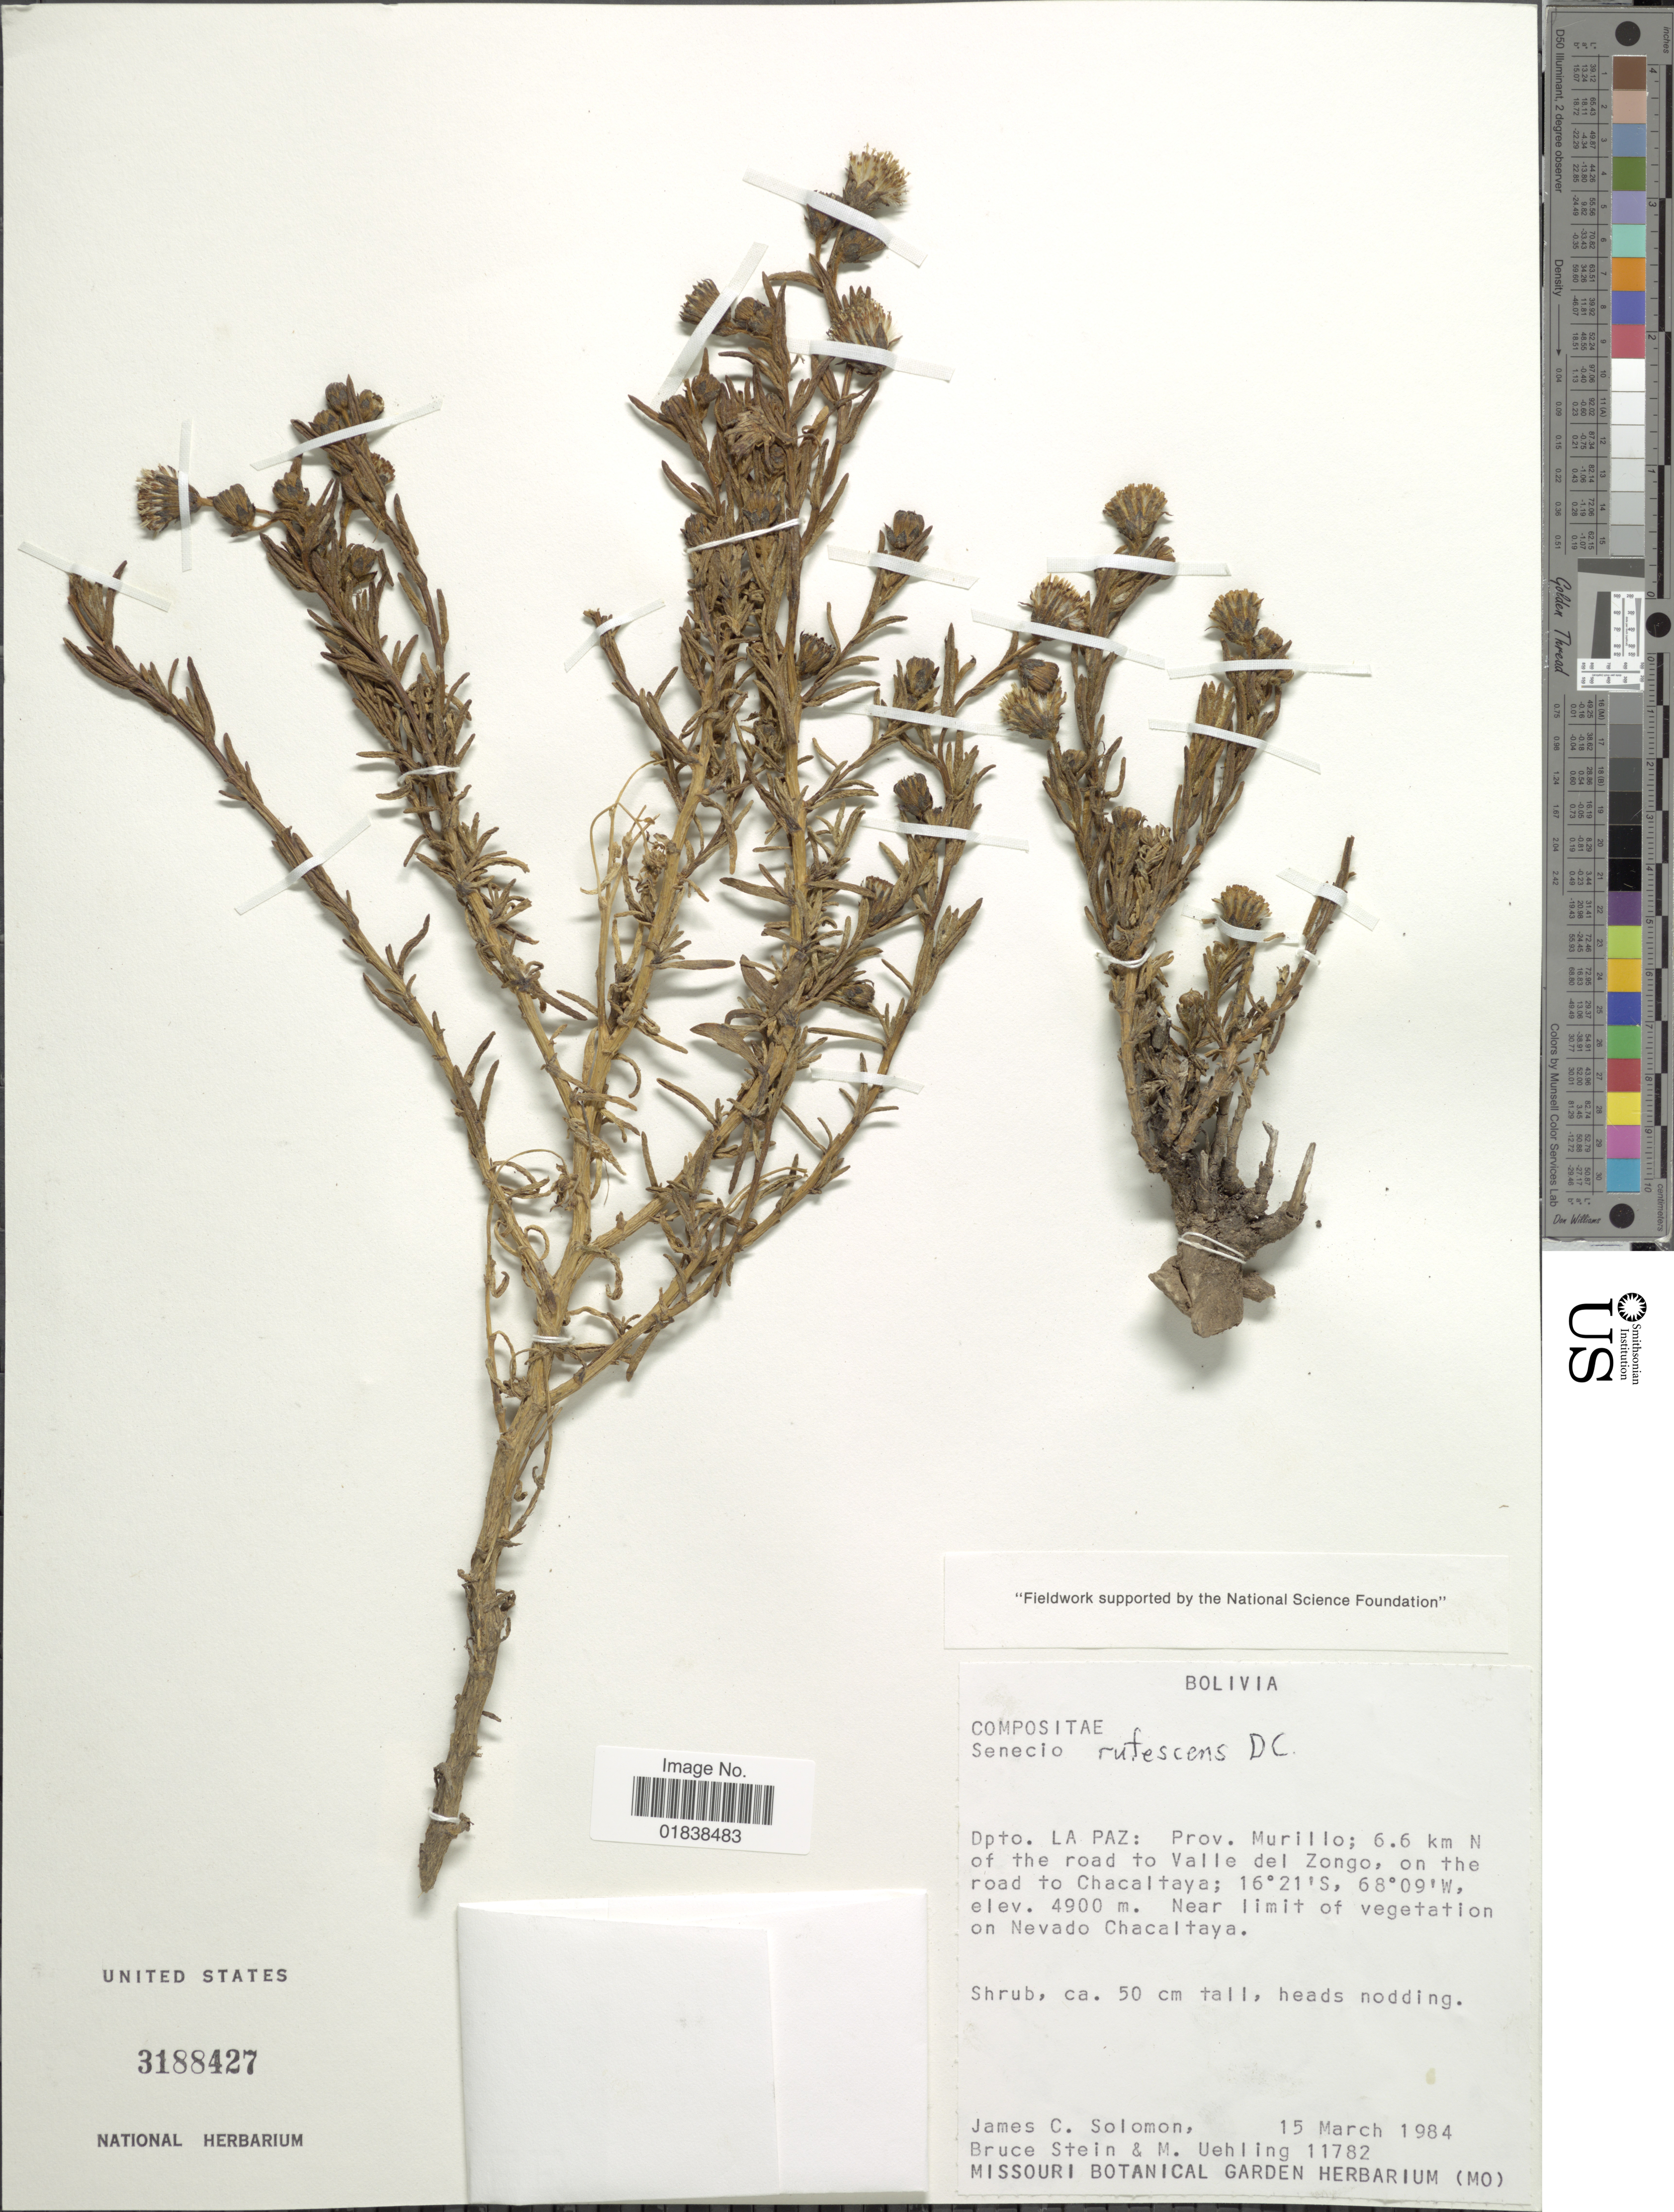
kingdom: Plantae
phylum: Tracheophyta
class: Magnoliopsida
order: Asterales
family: Asteraceae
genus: Senecio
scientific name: Senecio rufescens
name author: DC.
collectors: J. C. Solomon, B. A. Stein & M. Uehling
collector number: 11782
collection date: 1984-03-15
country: Bolivia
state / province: La Paz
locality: Prov. Murillo, 6.6 km N of the road to Valle del Zongo, on the road to Chacaltaya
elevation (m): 4900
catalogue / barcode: US 3188427